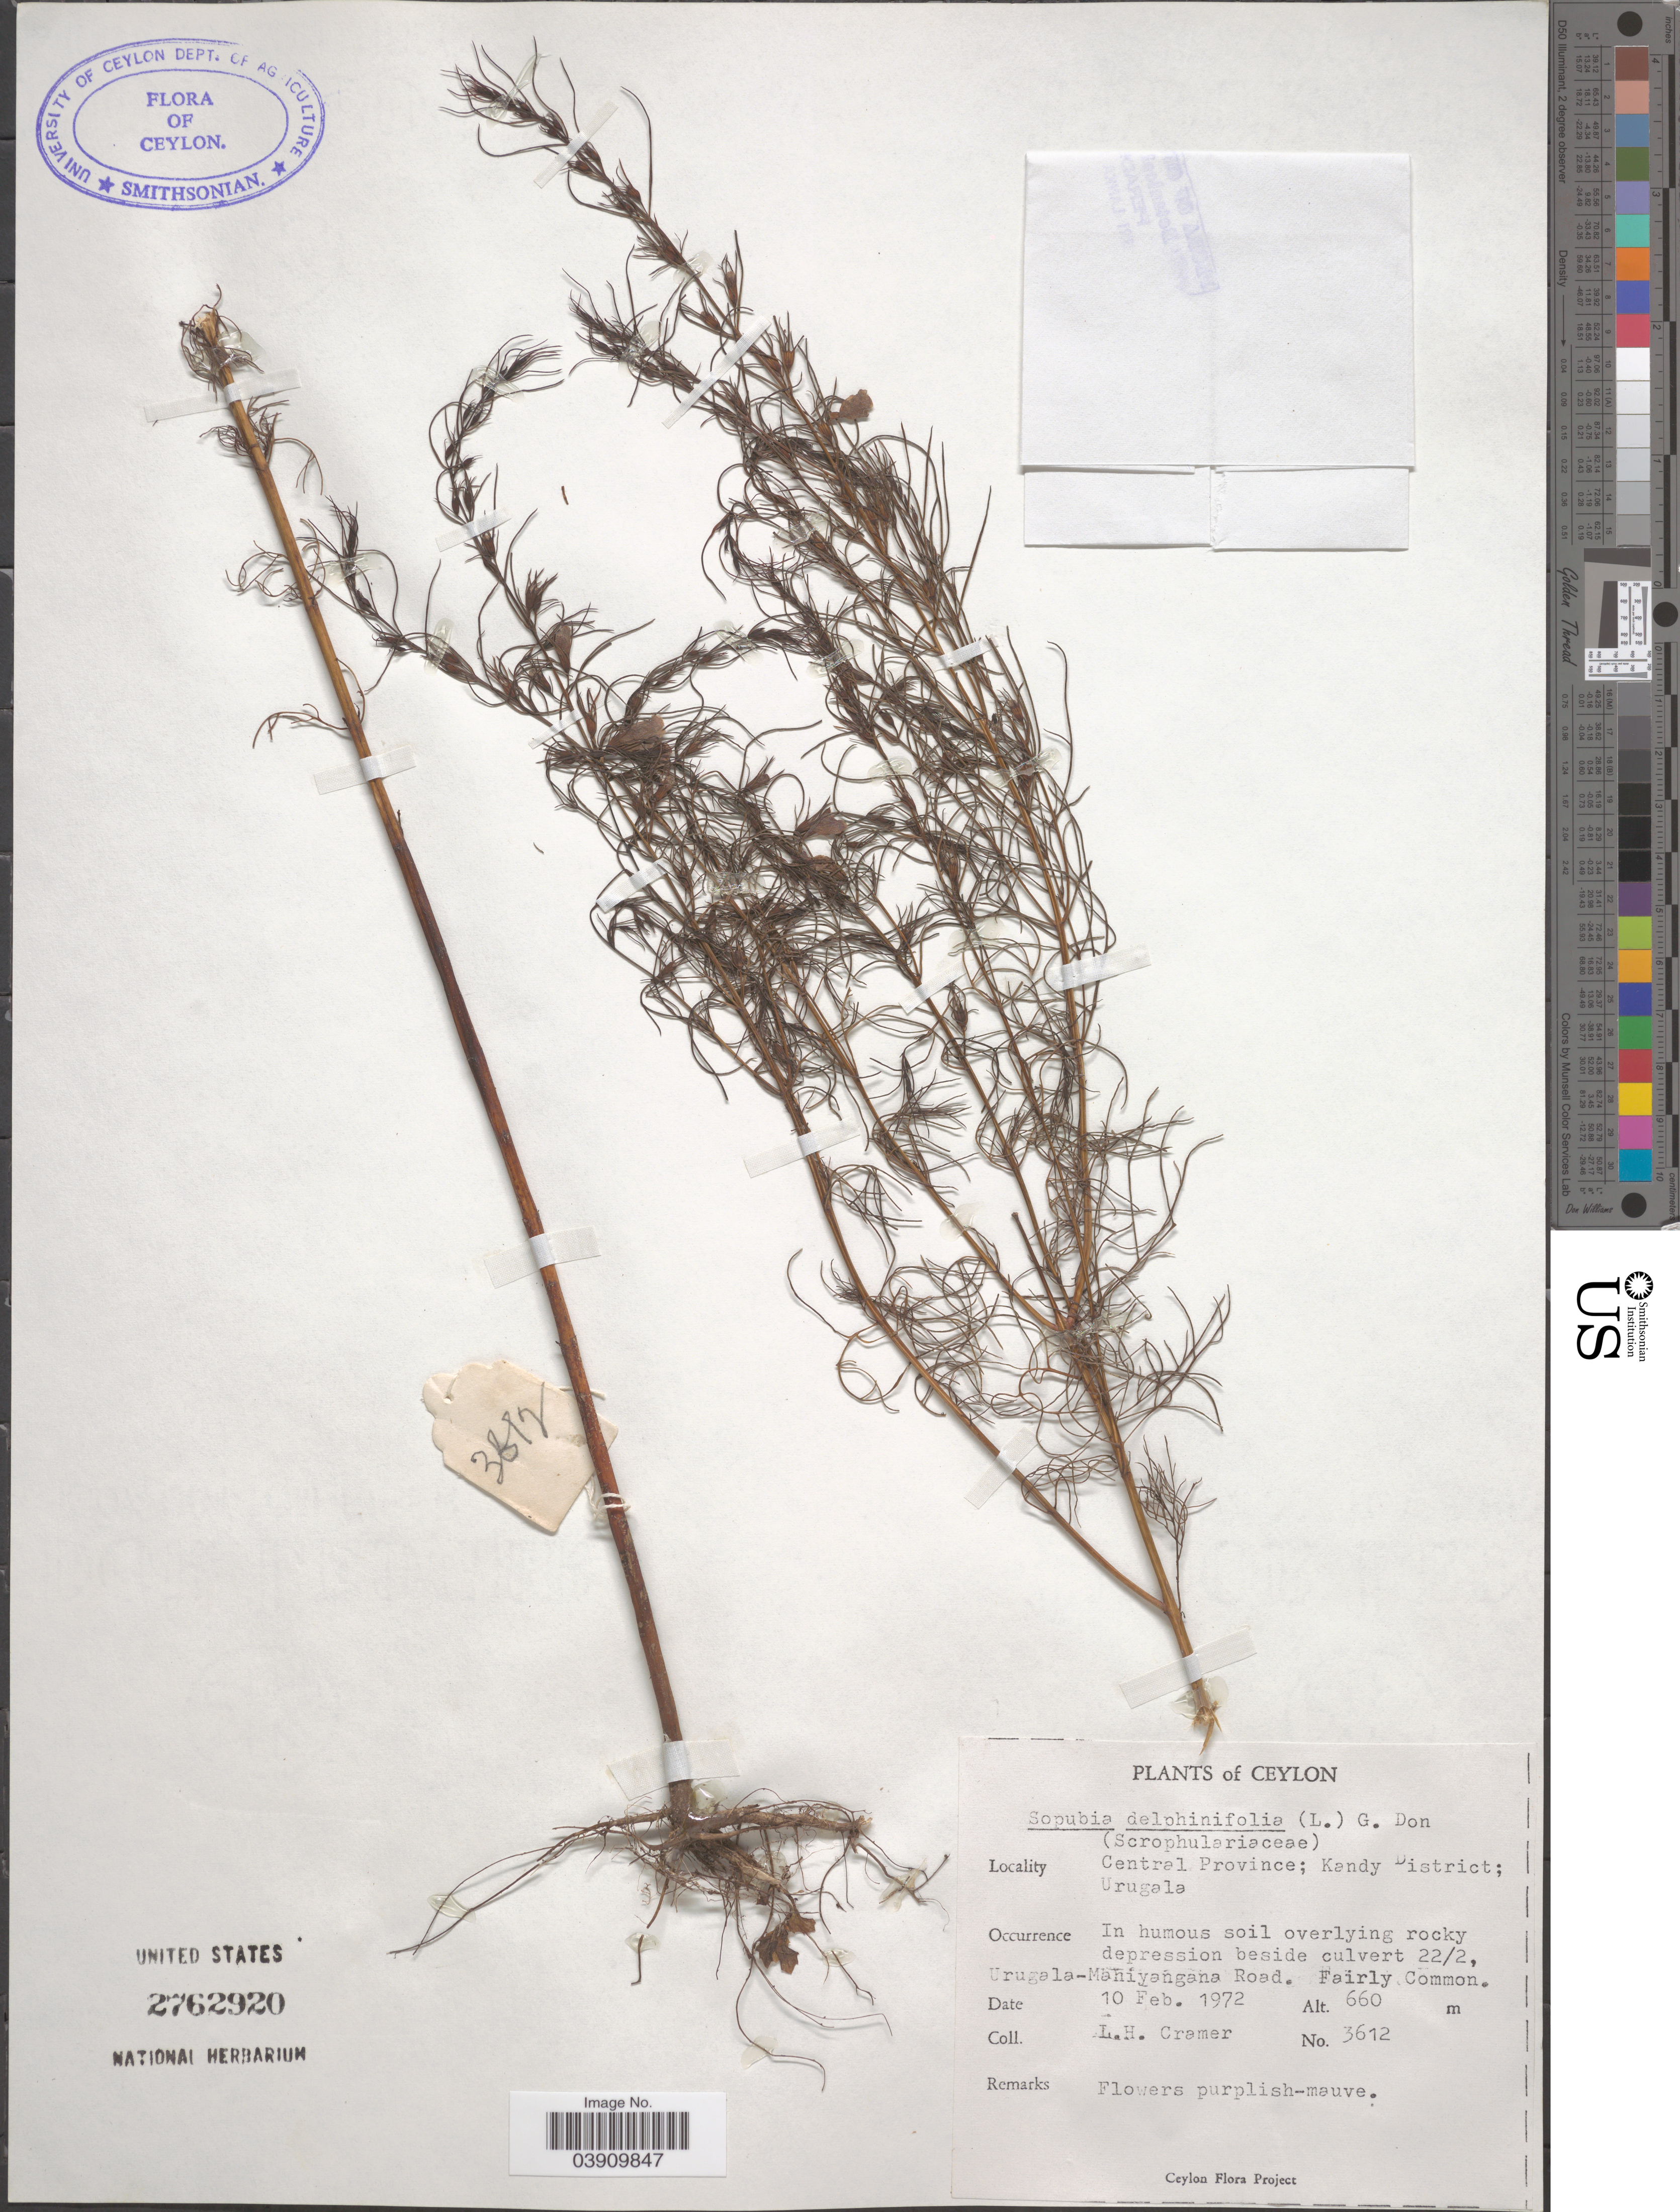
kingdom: Plantae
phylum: Tracheophyta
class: Magnoliopsida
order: Lamiales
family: Orobanchaceae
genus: Sopubia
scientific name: Sopubia delphinifolia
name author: G. Don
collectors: L. H. Cramer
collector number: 3612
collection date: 1972-02-10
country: Sri Lanka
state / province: Central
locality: Ceylon. Kandy District; Urugala. In humous soil overlying rocky depression beside culvert 22/2, Urugala-Mahiyangana Road.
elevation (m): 660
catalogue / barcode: US 2762920